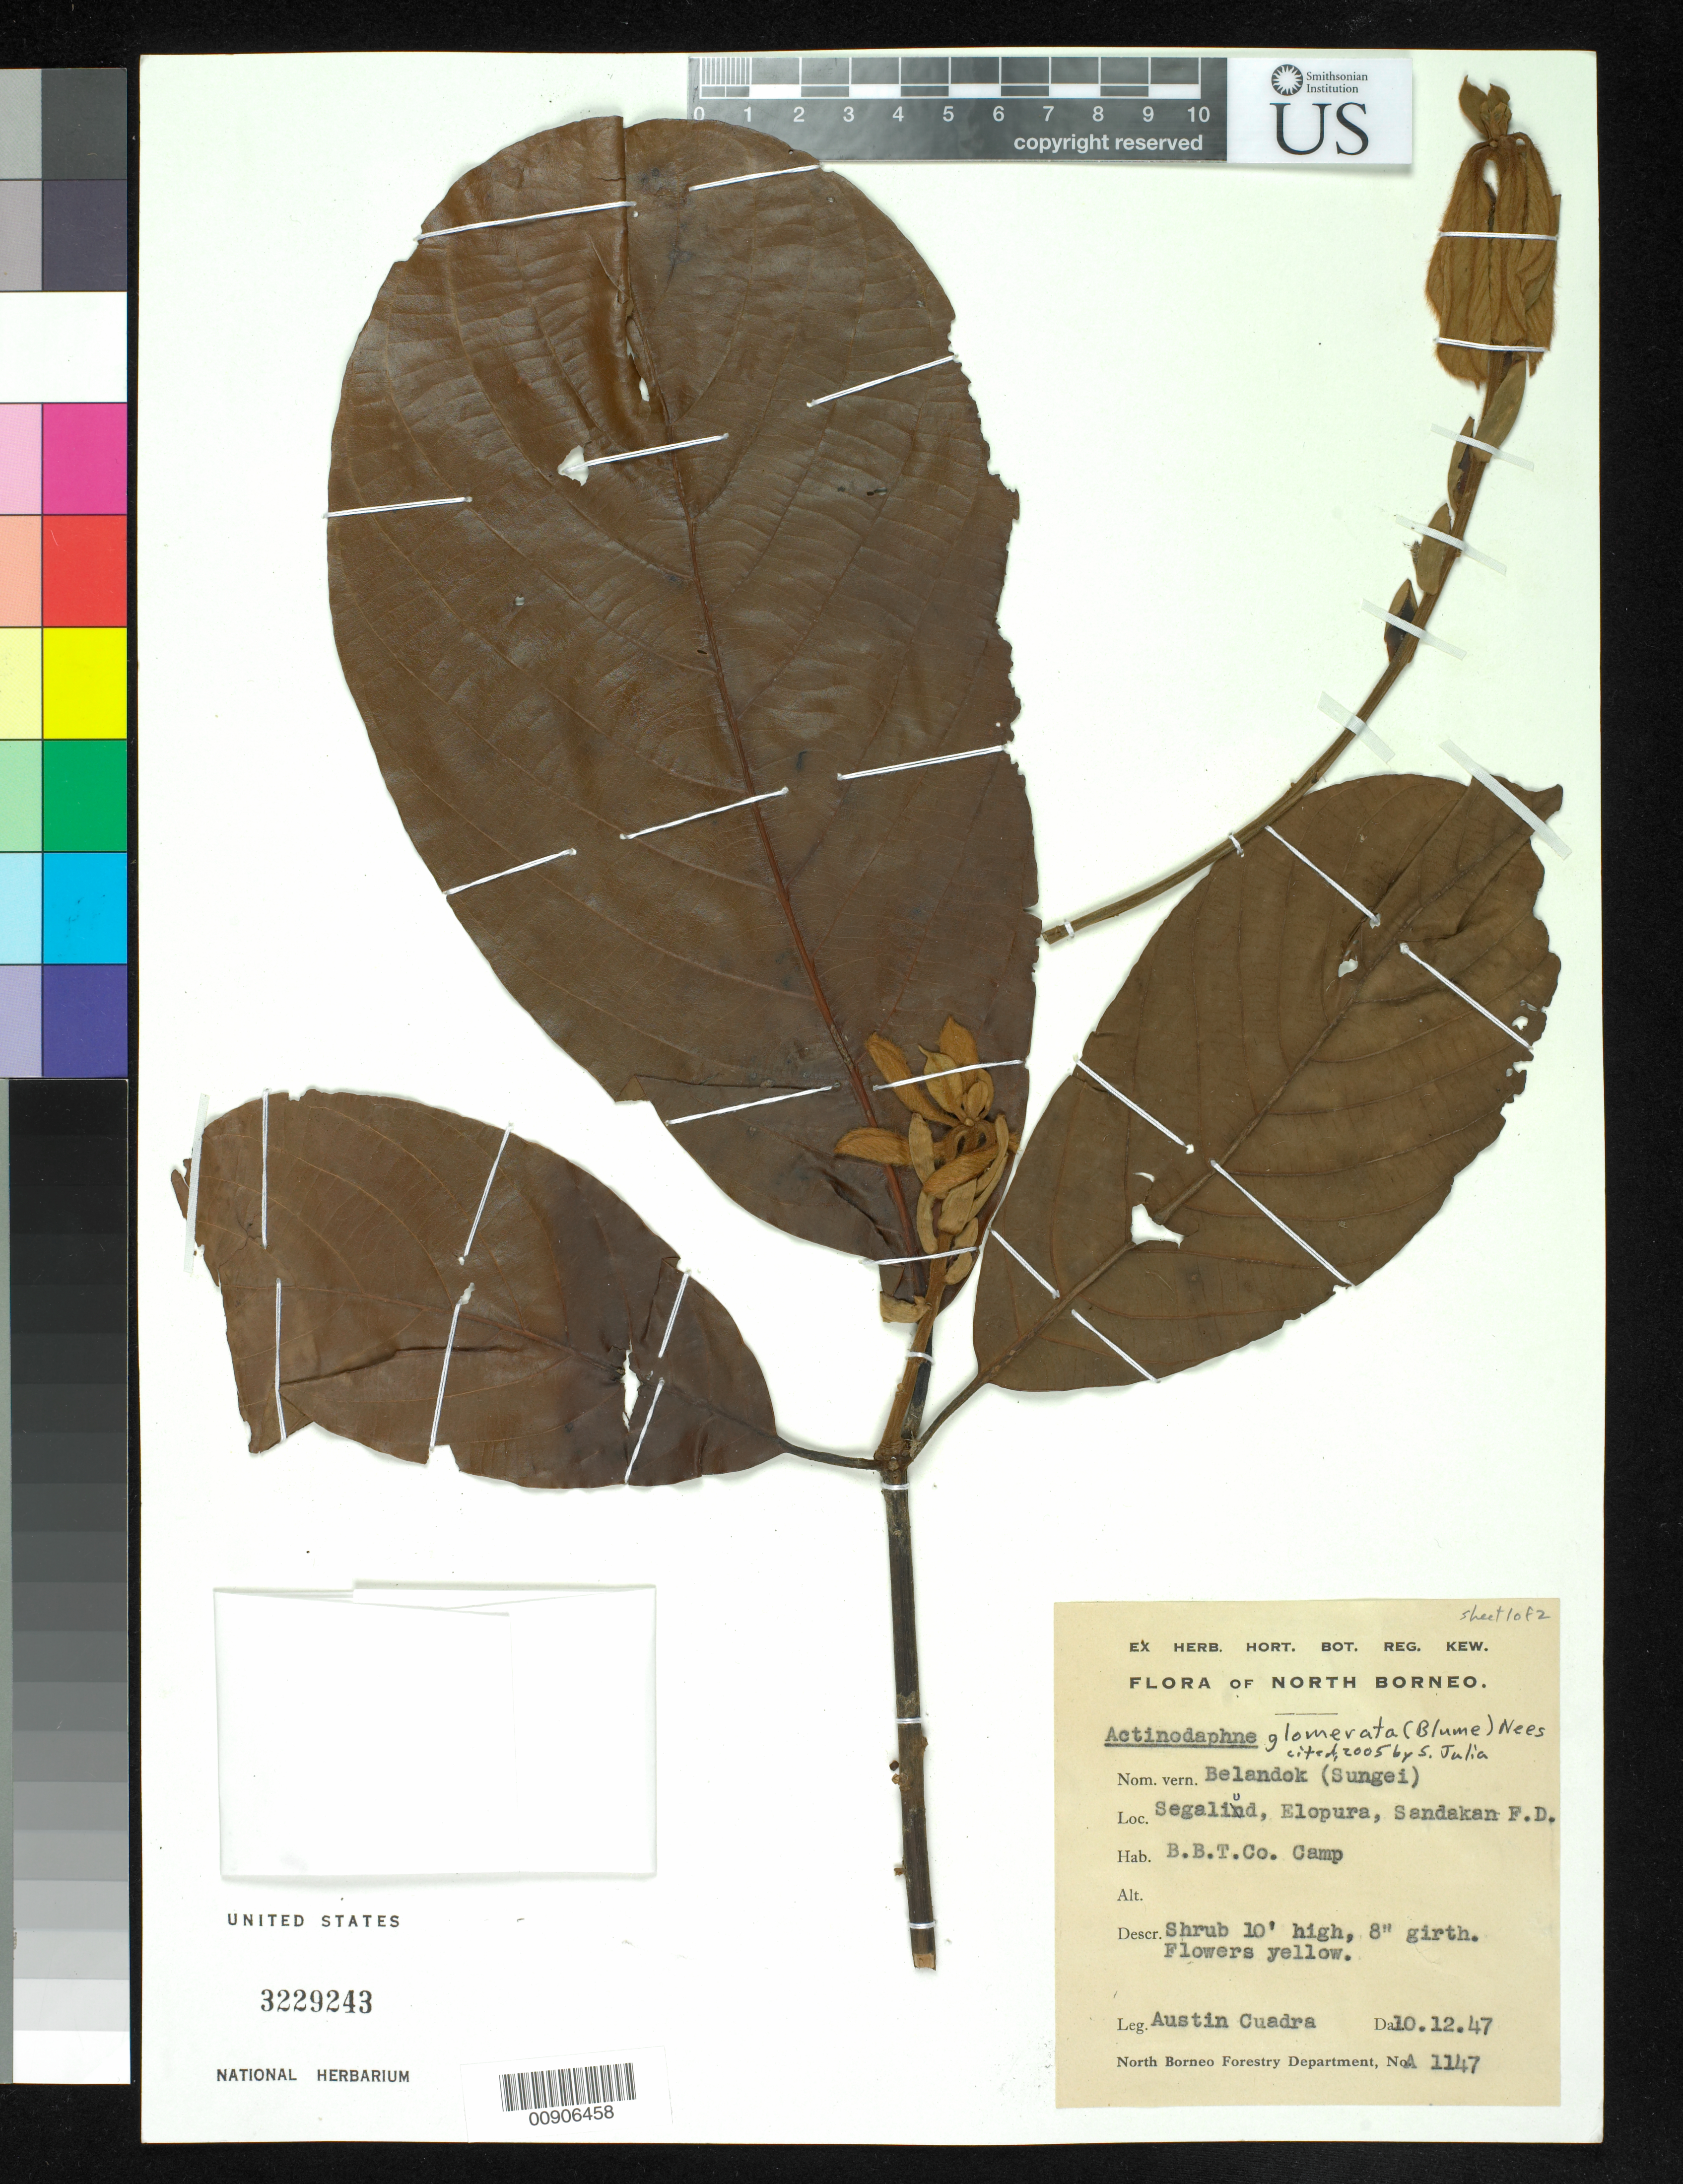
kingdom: Plantae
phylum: Tracheophyta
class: Magnoliopsida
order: Laurales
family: Lauraceae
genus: Actinodaphne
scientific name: Actinodaphne glomerata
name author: (Blume) Nees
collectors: A. Cuadra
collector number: A 1147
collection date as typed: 12 Oct 1947 or 10 Dec 1947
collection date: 1947-10-12 or 1947-12-10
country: Indonesia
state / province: Kalimantan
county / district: Kalimantan Barat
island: Borneo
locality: Segalind, Elopura, Sandakan F.D.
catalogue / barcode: US 3229243